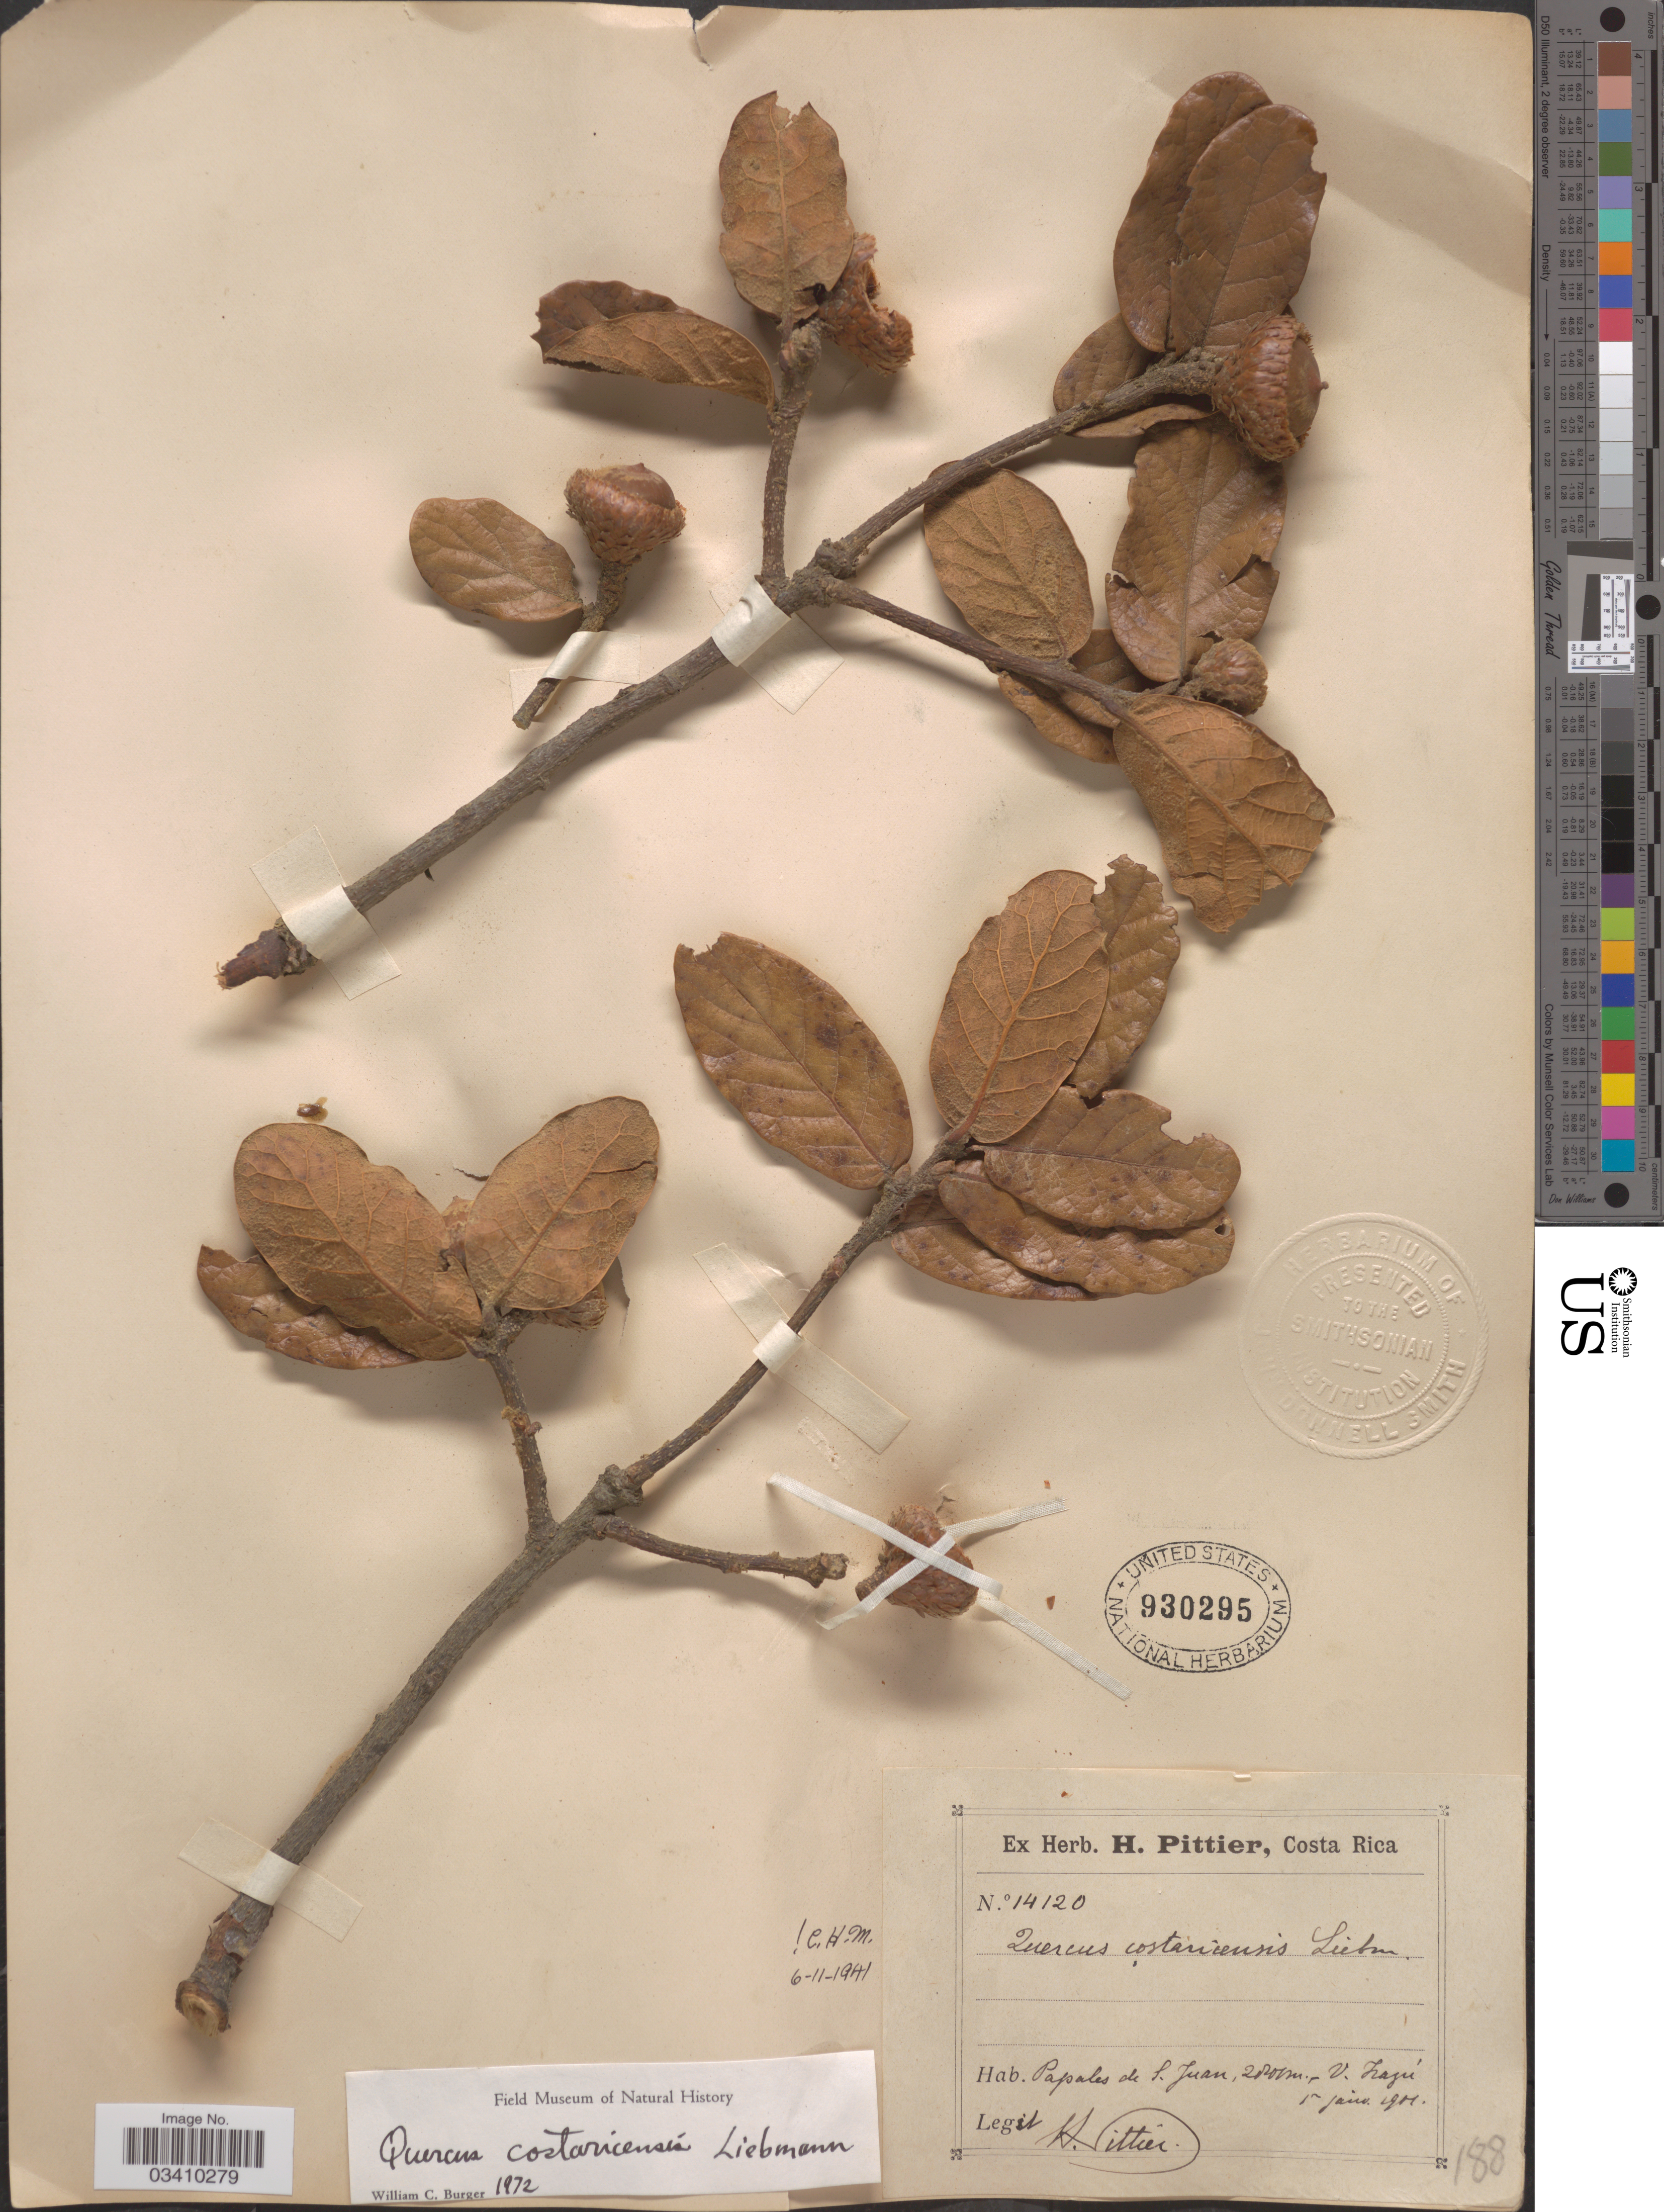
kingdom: Plantae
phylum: Tracheophyta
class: Magnoliopsida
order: Fagales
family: Fagaceae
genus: Quercus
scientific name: Quercus costaricensis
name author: Liebm.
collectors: H. F. Pittier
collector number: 14120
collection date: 1901-01-01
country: Costa Rica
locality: Papales de S. Juan, V. Irazú.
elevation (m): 2800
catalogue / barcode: US 930295